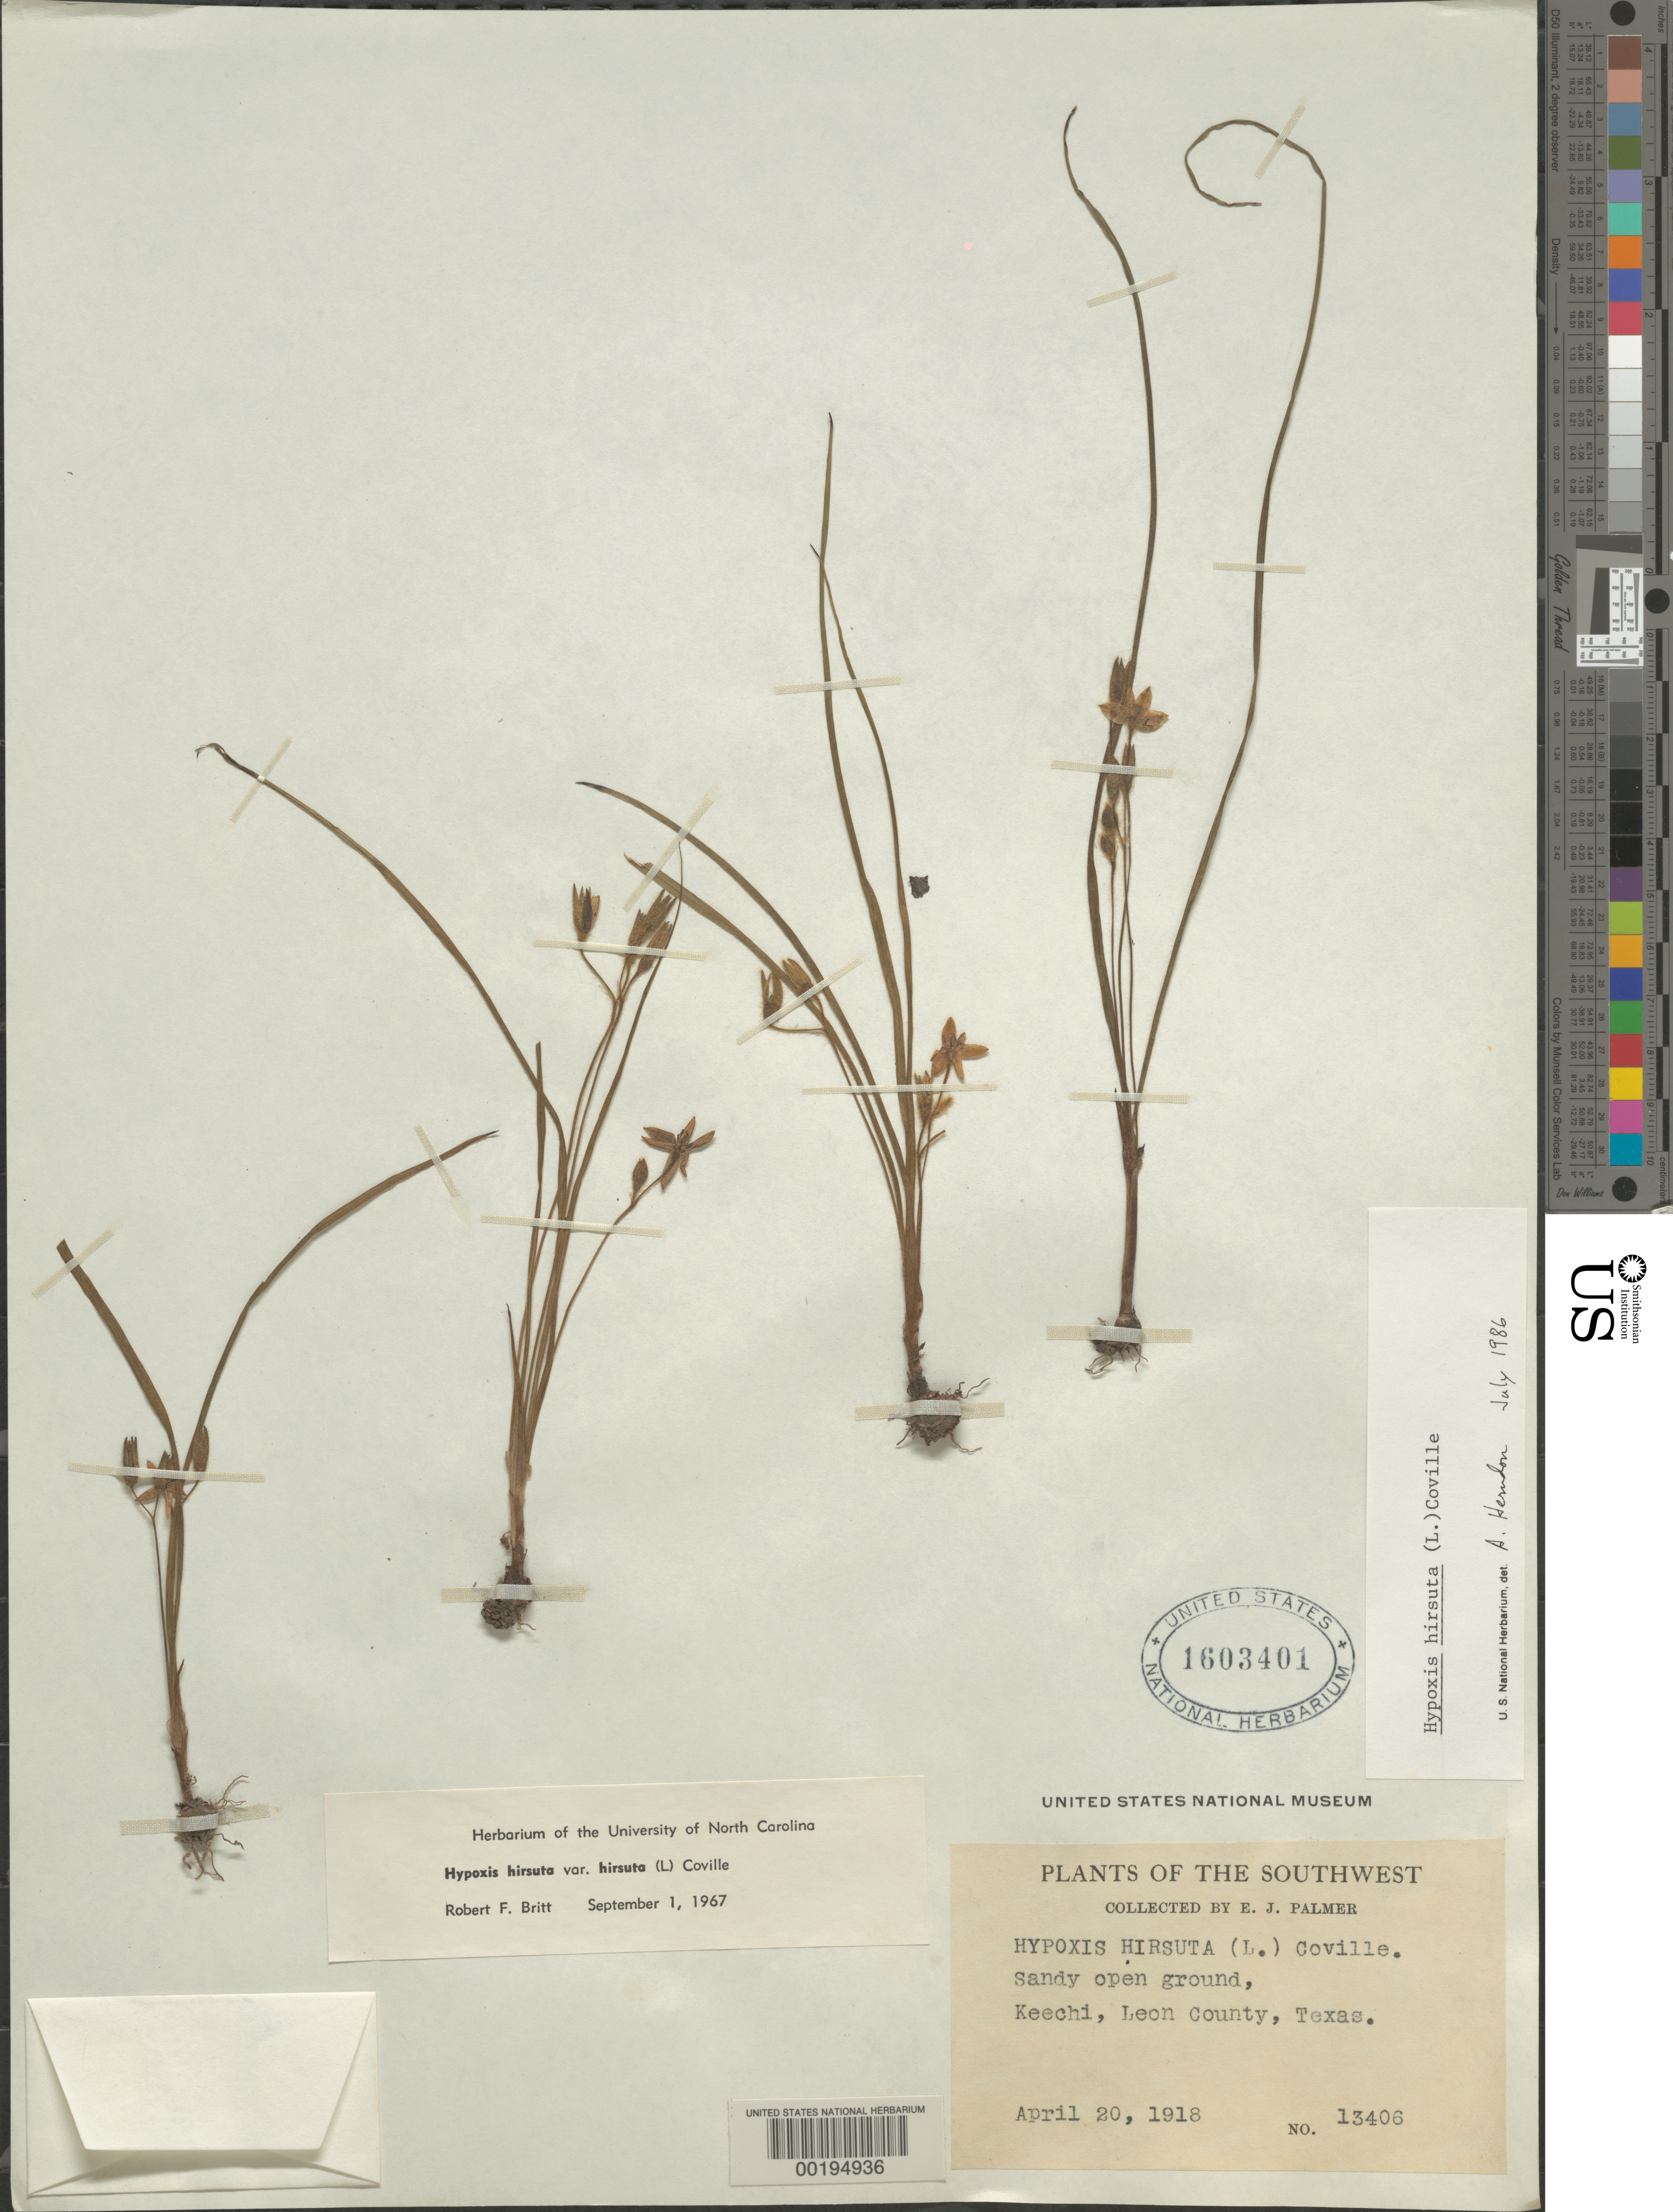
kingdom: Plantae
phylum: Tracheophyta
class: Liliopsida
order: Asparagales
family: Hypoxidaceae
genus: Hypoxis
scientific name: Hypoxis hirsuta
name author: (L.) Coville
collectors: E. J. Palmer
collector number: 13406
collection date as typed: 20 Apr 1918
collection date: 1918-04-20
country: United States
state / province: Texas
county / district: Leon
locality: Keechi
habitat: Sandy open ground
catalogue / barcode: US 1603401